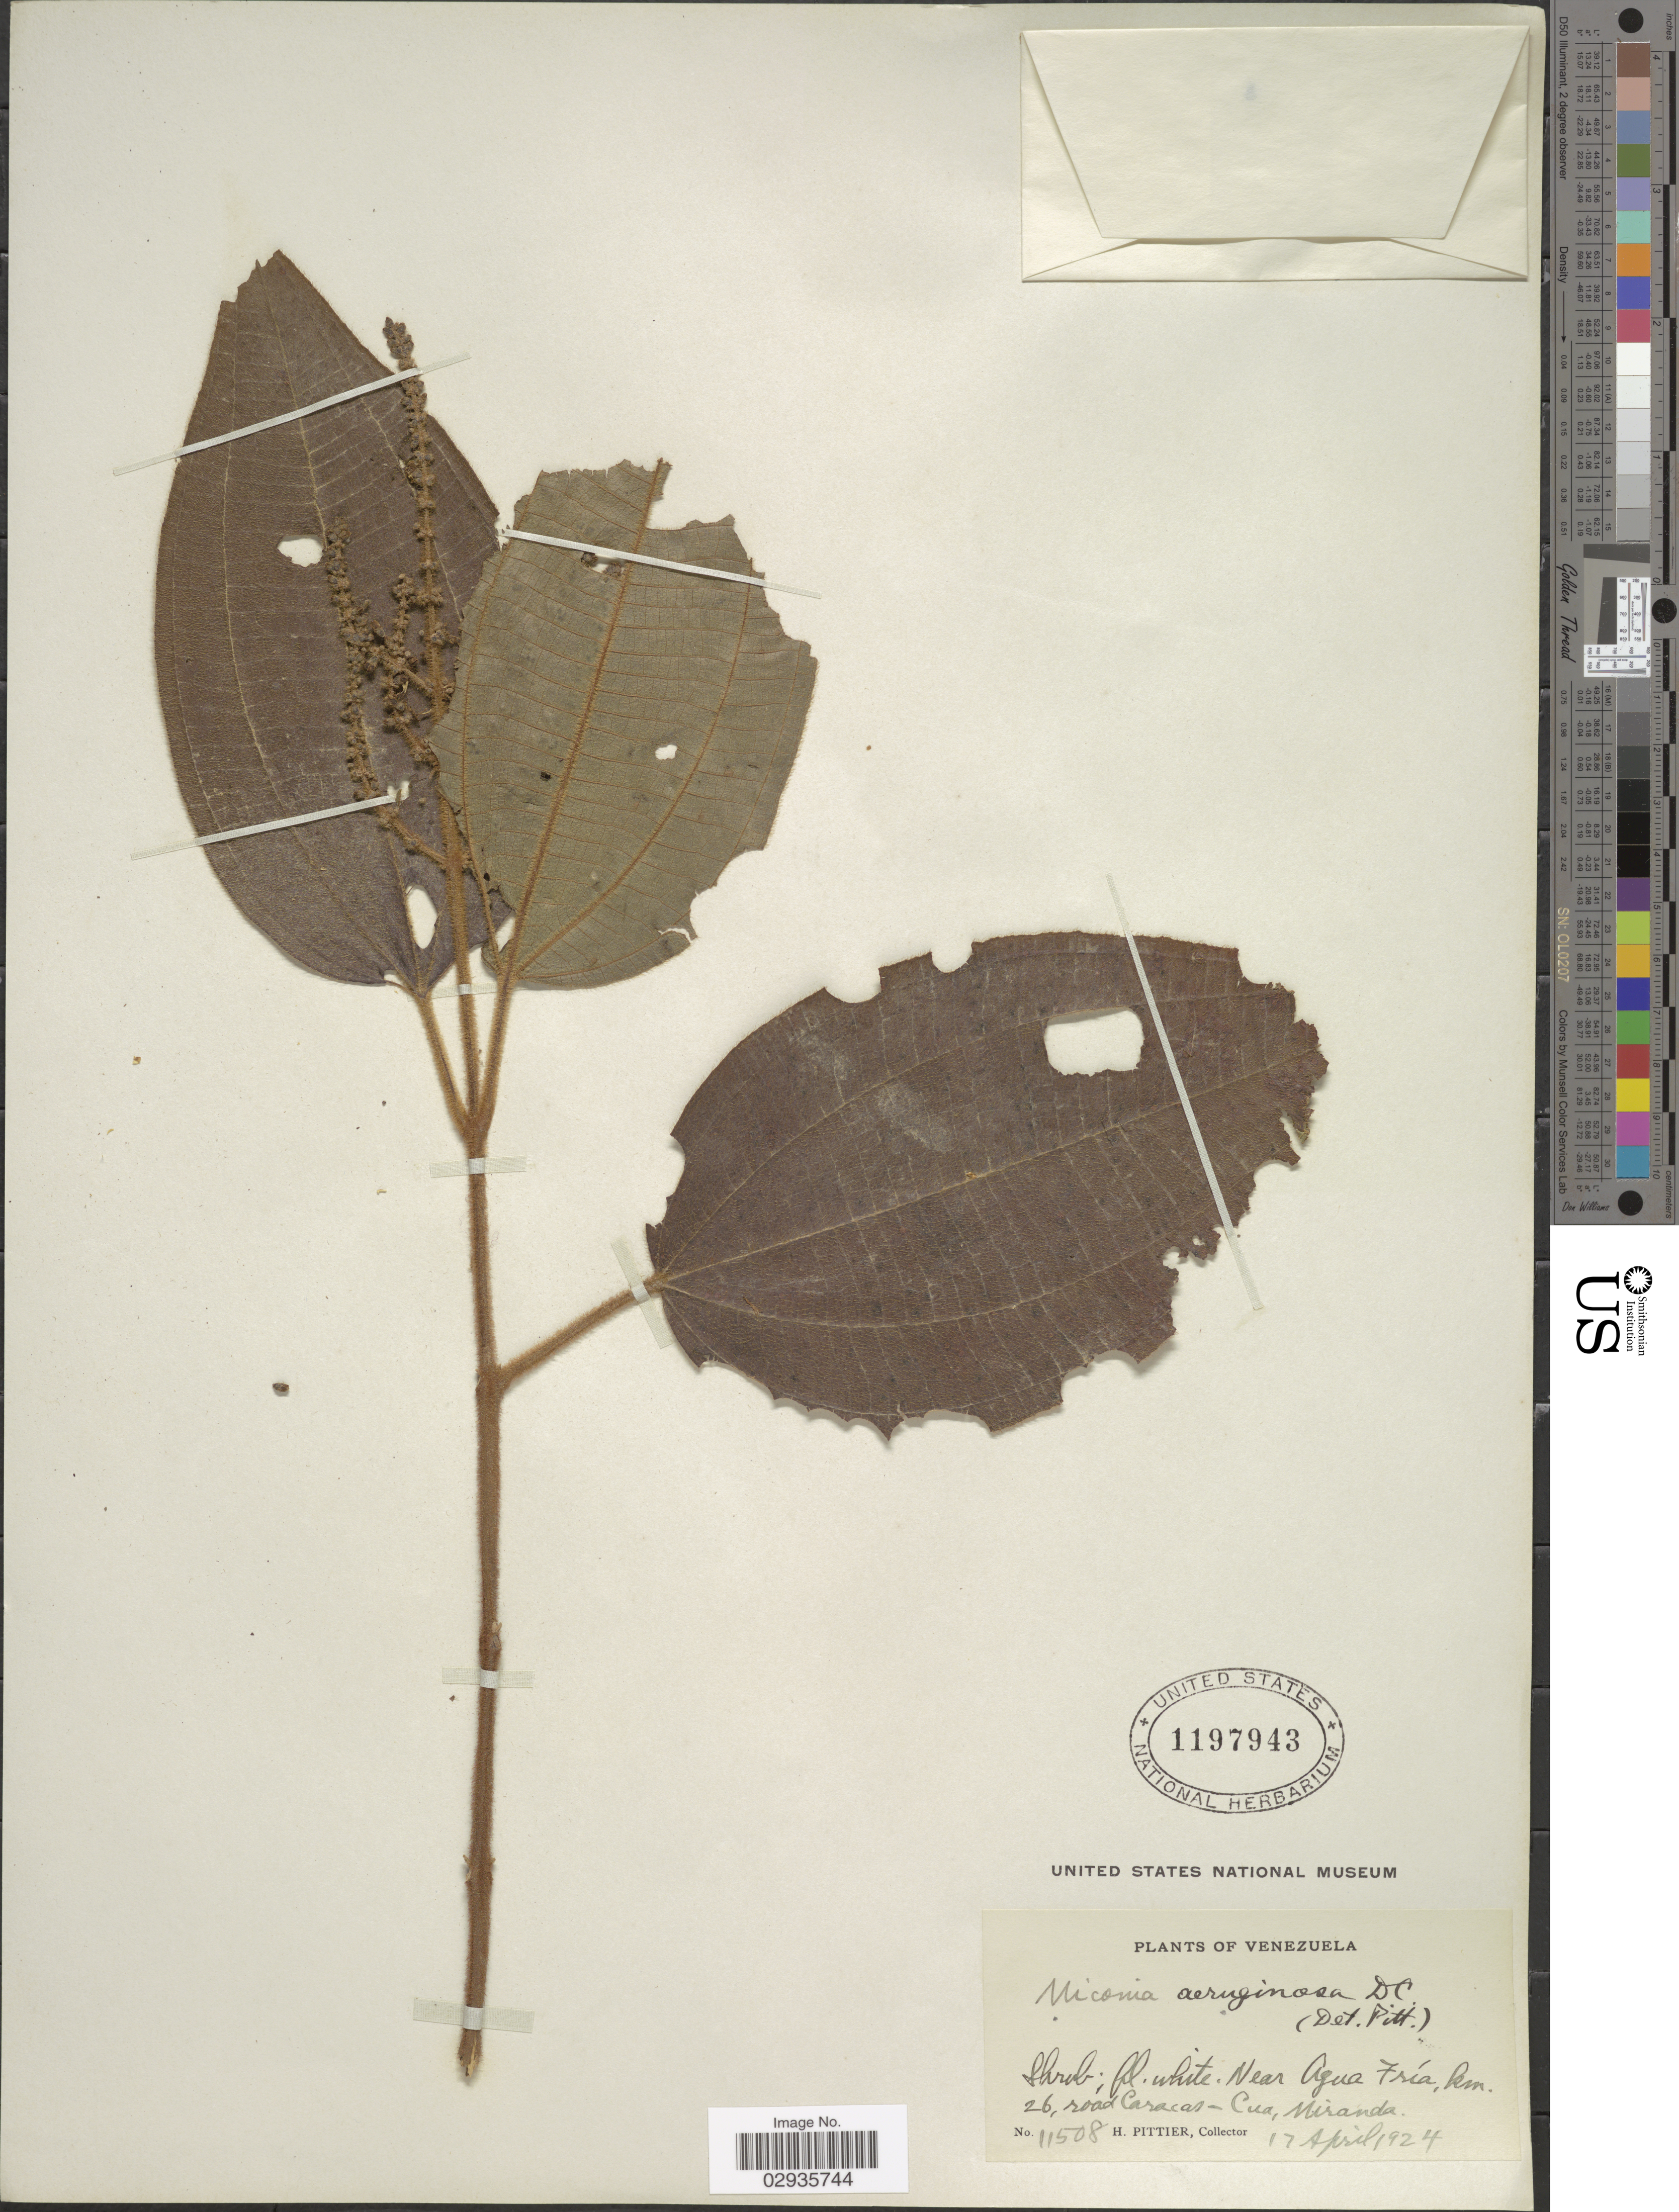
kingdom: Plantae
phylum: Tracheophyta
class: Magnoliopsida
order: Myrtales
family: Melastomataceae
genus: Miconia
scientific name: Miconia aeruginosa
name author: Naudin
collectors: H. F. Pittier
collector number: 11508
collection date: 1924-04-17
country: Venezuela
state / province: Miranda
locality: Near Agua Fría, km. 26, road Caracas - Cua.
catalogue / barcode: US 1197943